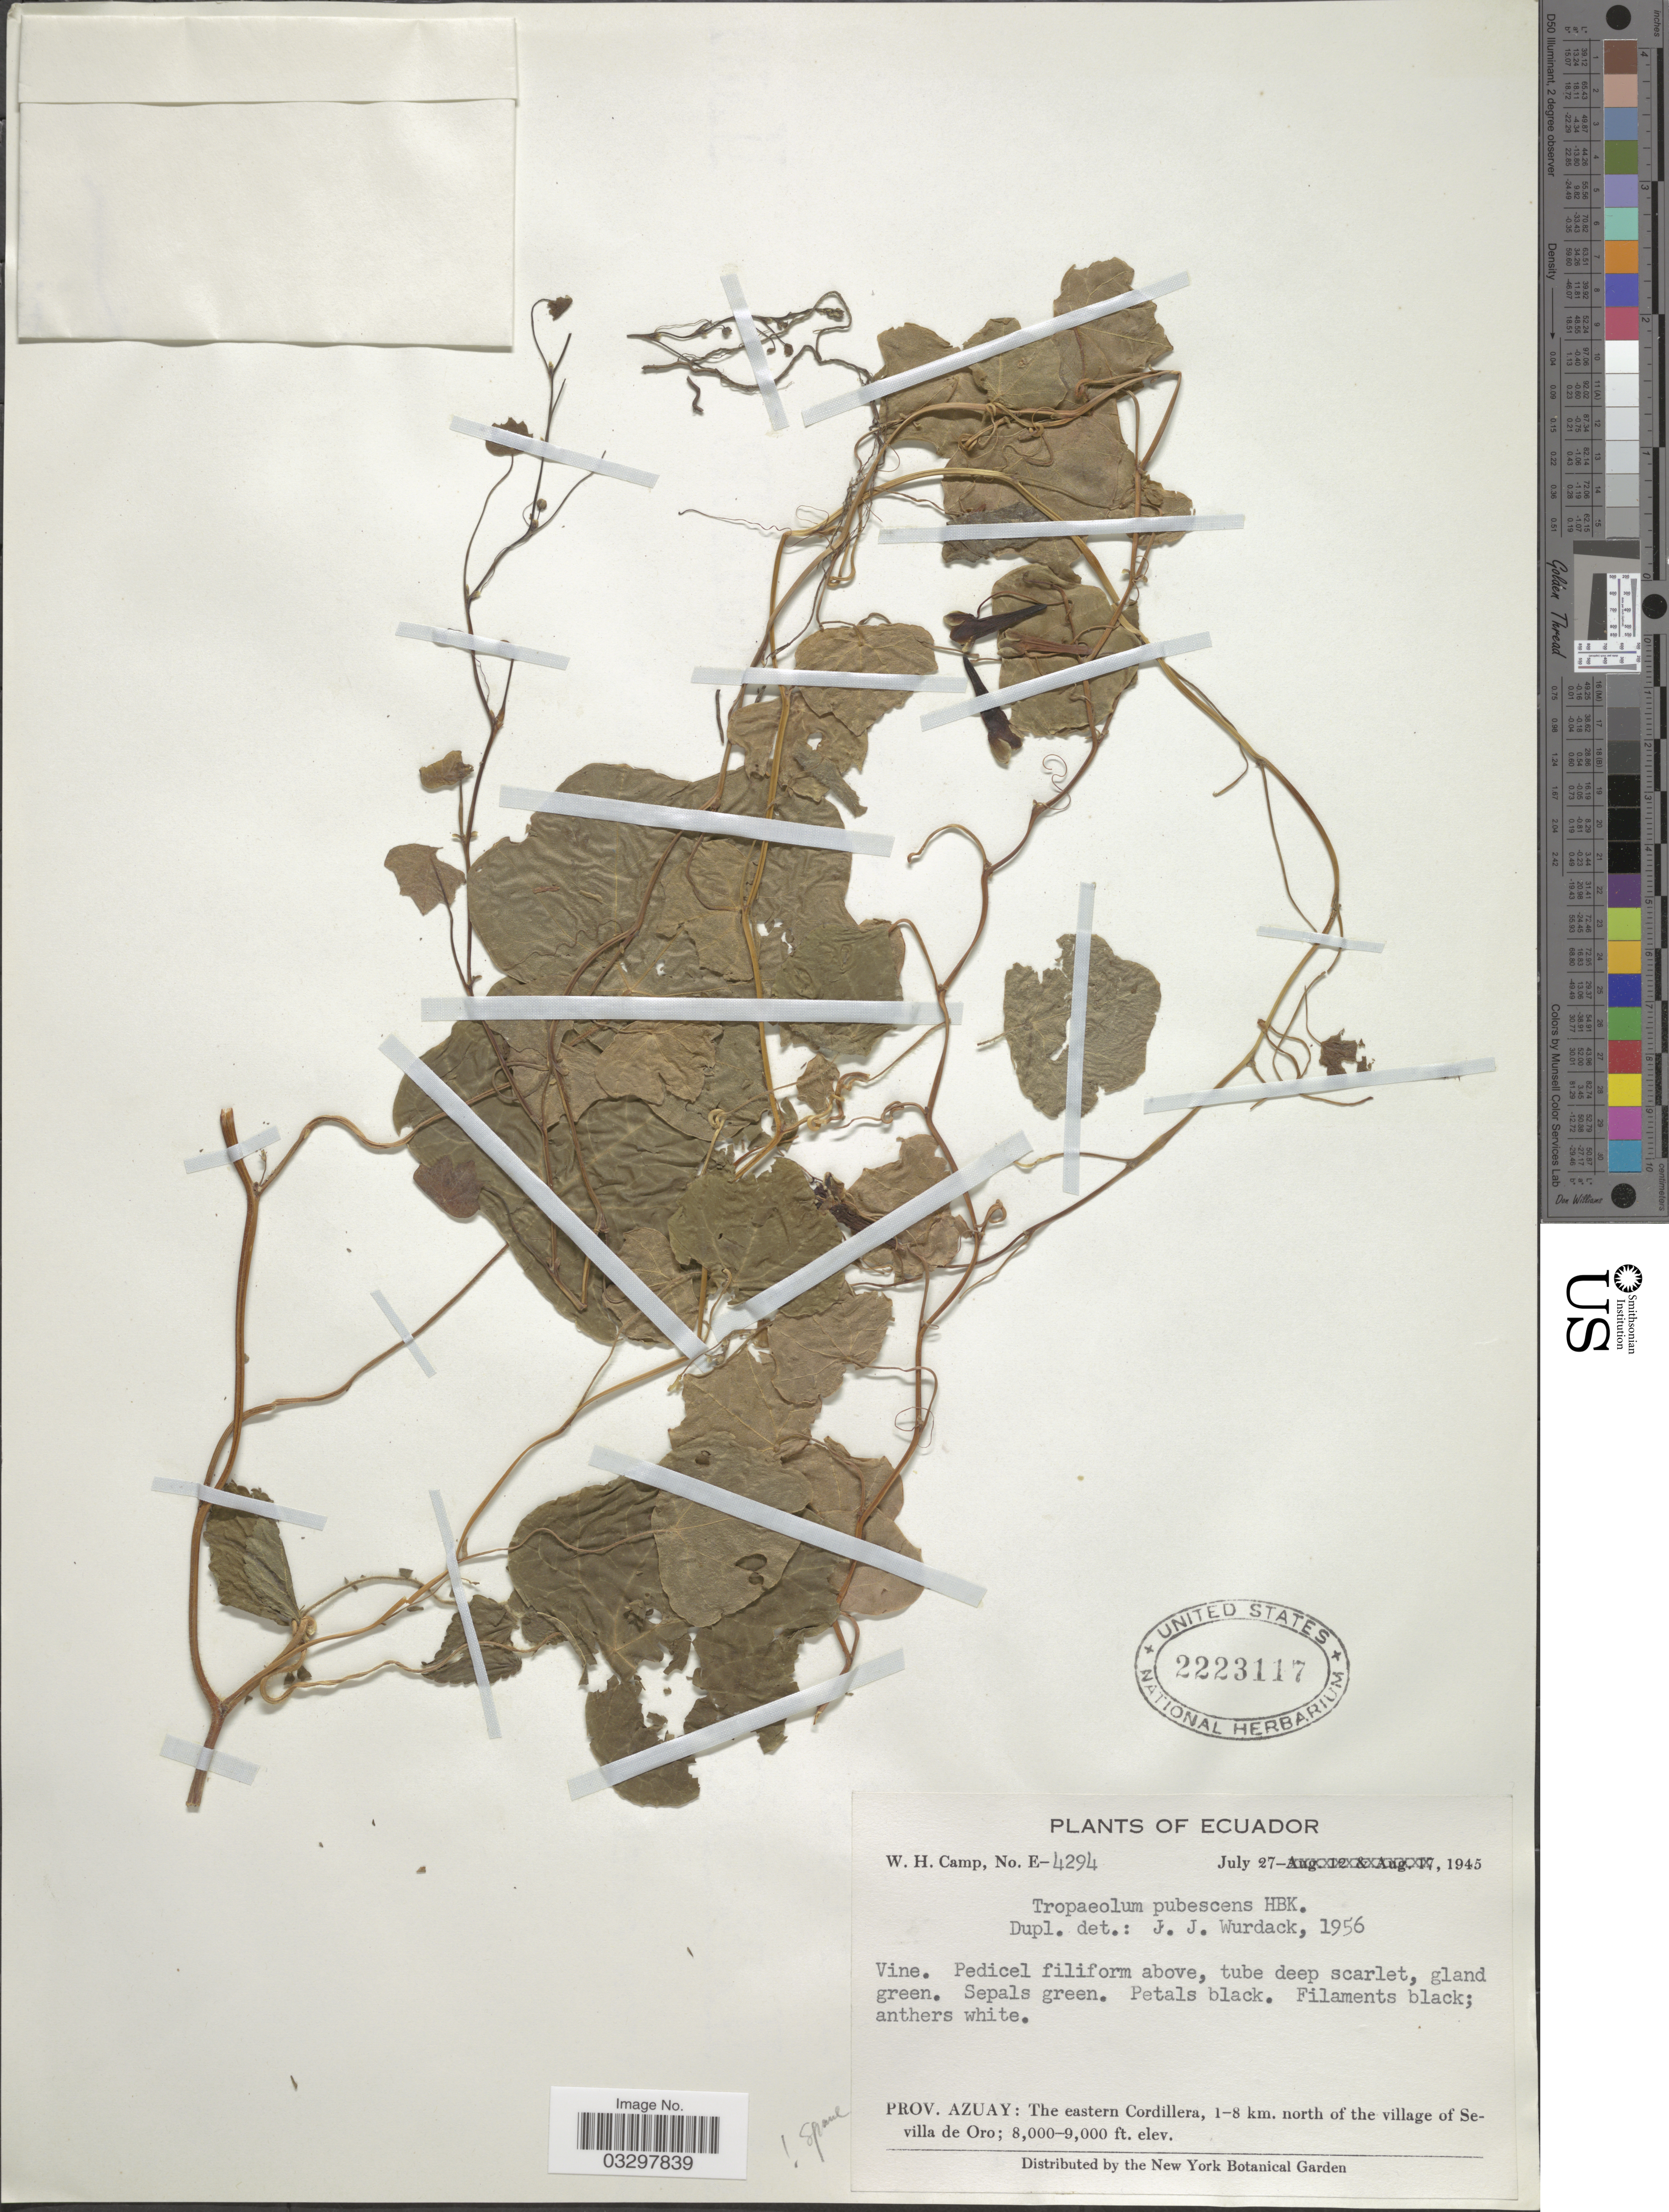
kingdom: Plantae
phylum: Tracheophyta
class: Magnoliopsida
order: Brassicales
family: Tropaeolaceae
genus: Tropaeolum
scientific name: Tropaeolum pubescens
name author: Kunth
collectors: W. H. Camp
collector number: E-4294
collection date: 1945-07-27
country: Ecuador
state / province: Azuay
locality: The eastern Cordillera, 1-8 km. north of the village of Sevilla de Oro.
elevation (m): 2438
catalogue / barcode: US 2223117